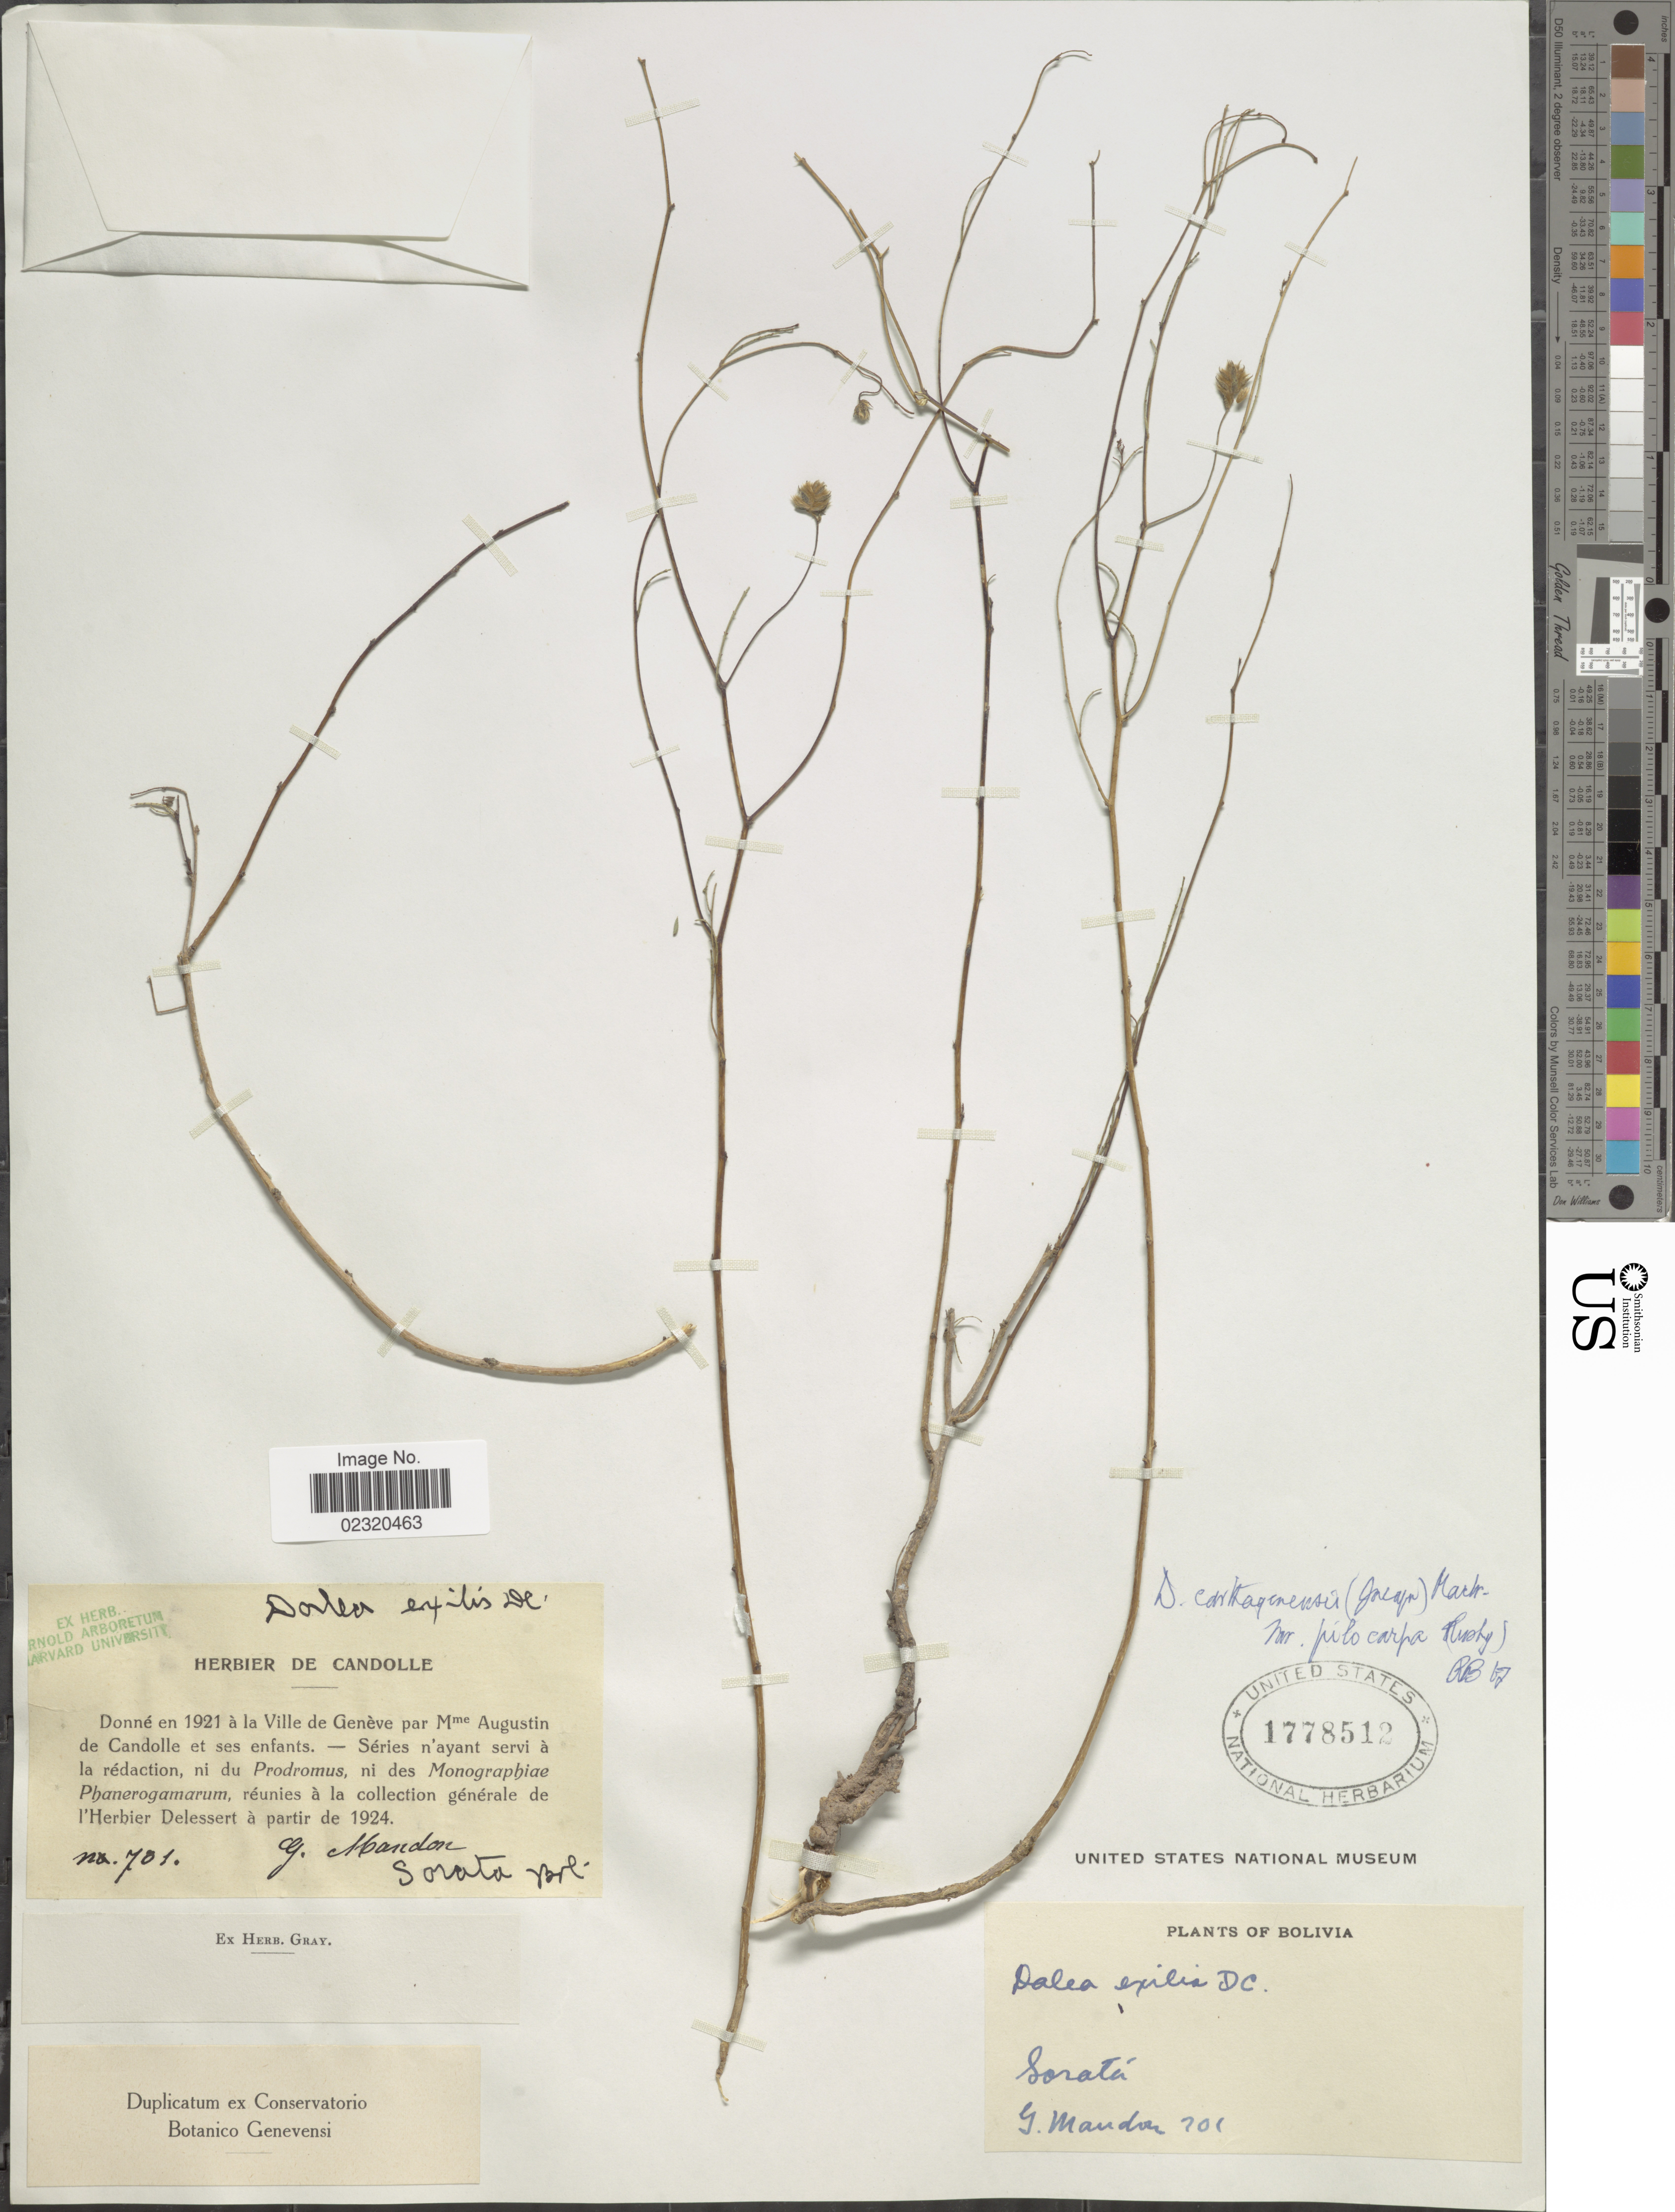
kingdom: Plantae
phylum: Tracheophyta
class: Magnoliopsida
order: Fabales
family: Fabaceae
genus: Dalea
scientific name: Dalea carthagenensis var. pilocarpa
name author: (Rusby) Barneby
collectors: G. Mandon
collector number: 701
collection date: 1921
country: Bolivia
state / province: La Paz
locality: Sorata, Bol.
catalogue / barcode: US 1778512